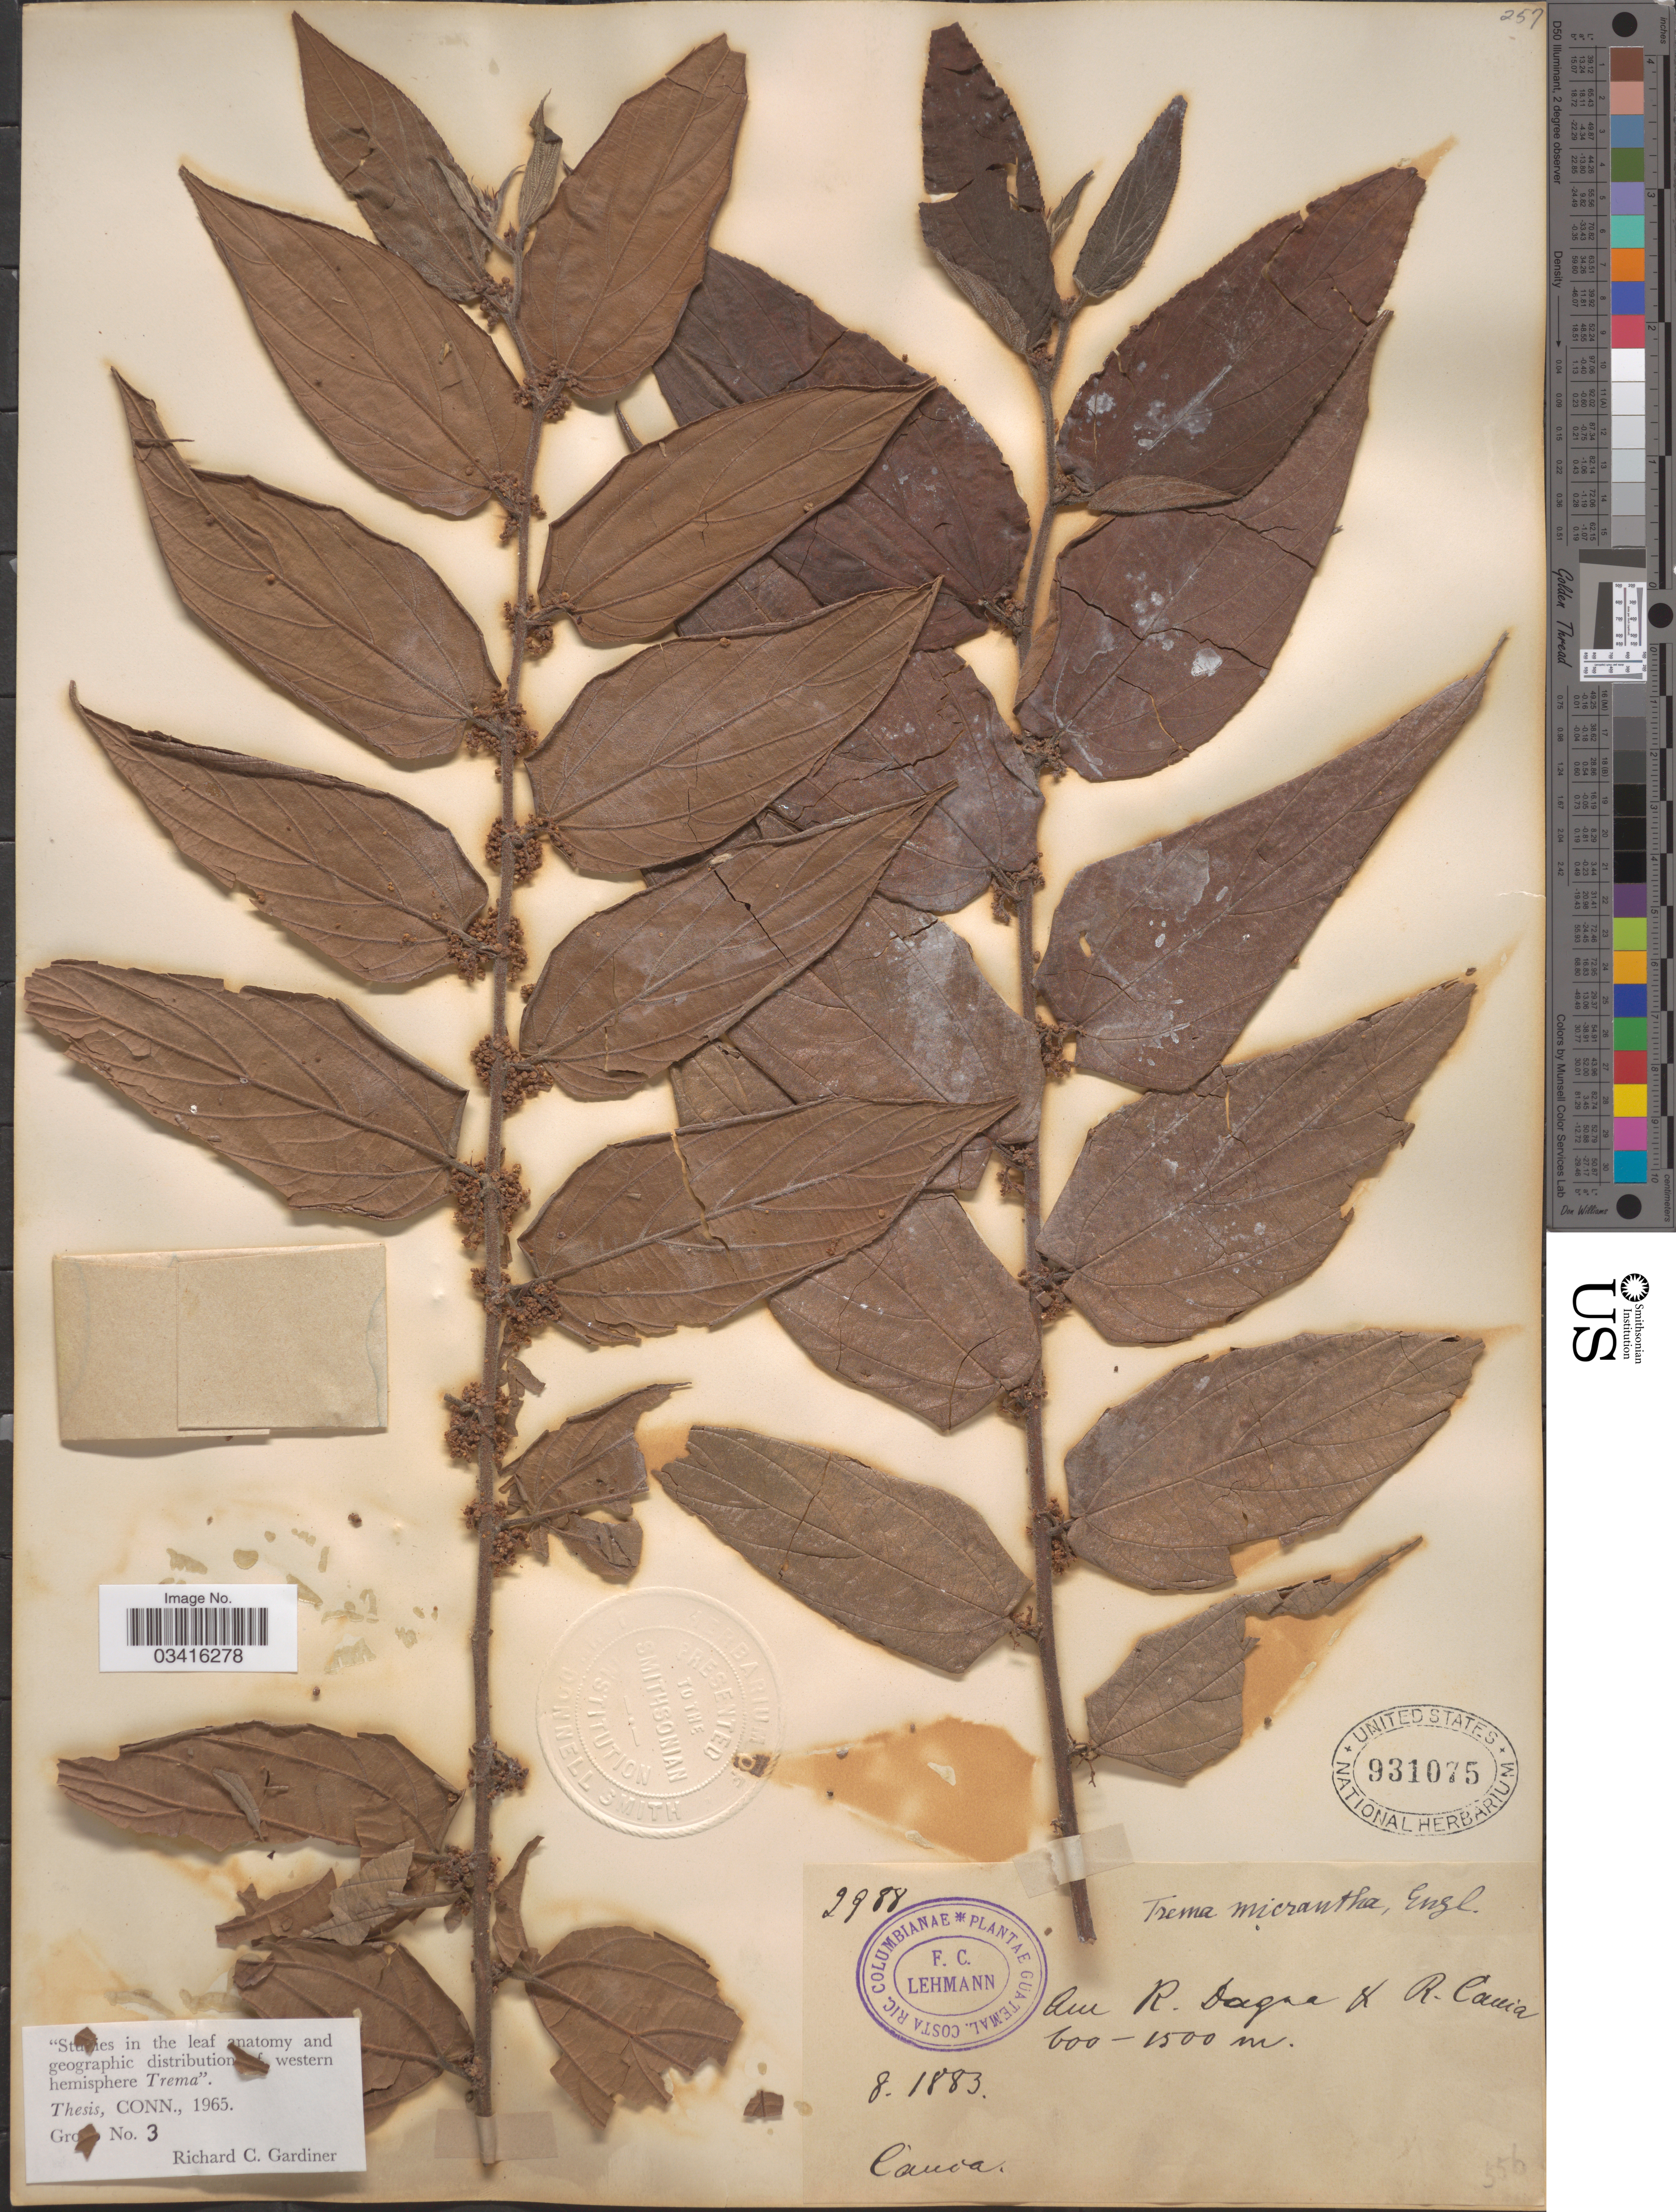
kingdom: Plantae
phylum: Tracheophyta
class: Magnoliopsida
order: Rosales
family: Cannabaceae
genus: Trema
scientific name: Trema micranthum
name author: (L.) Blume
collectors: F. C. Lehmann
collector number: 2988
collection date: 1883-08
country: Colombia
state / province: Cauca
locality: Am R. Dagua. & R. Cauca.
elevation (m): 600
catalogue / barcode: US 931075